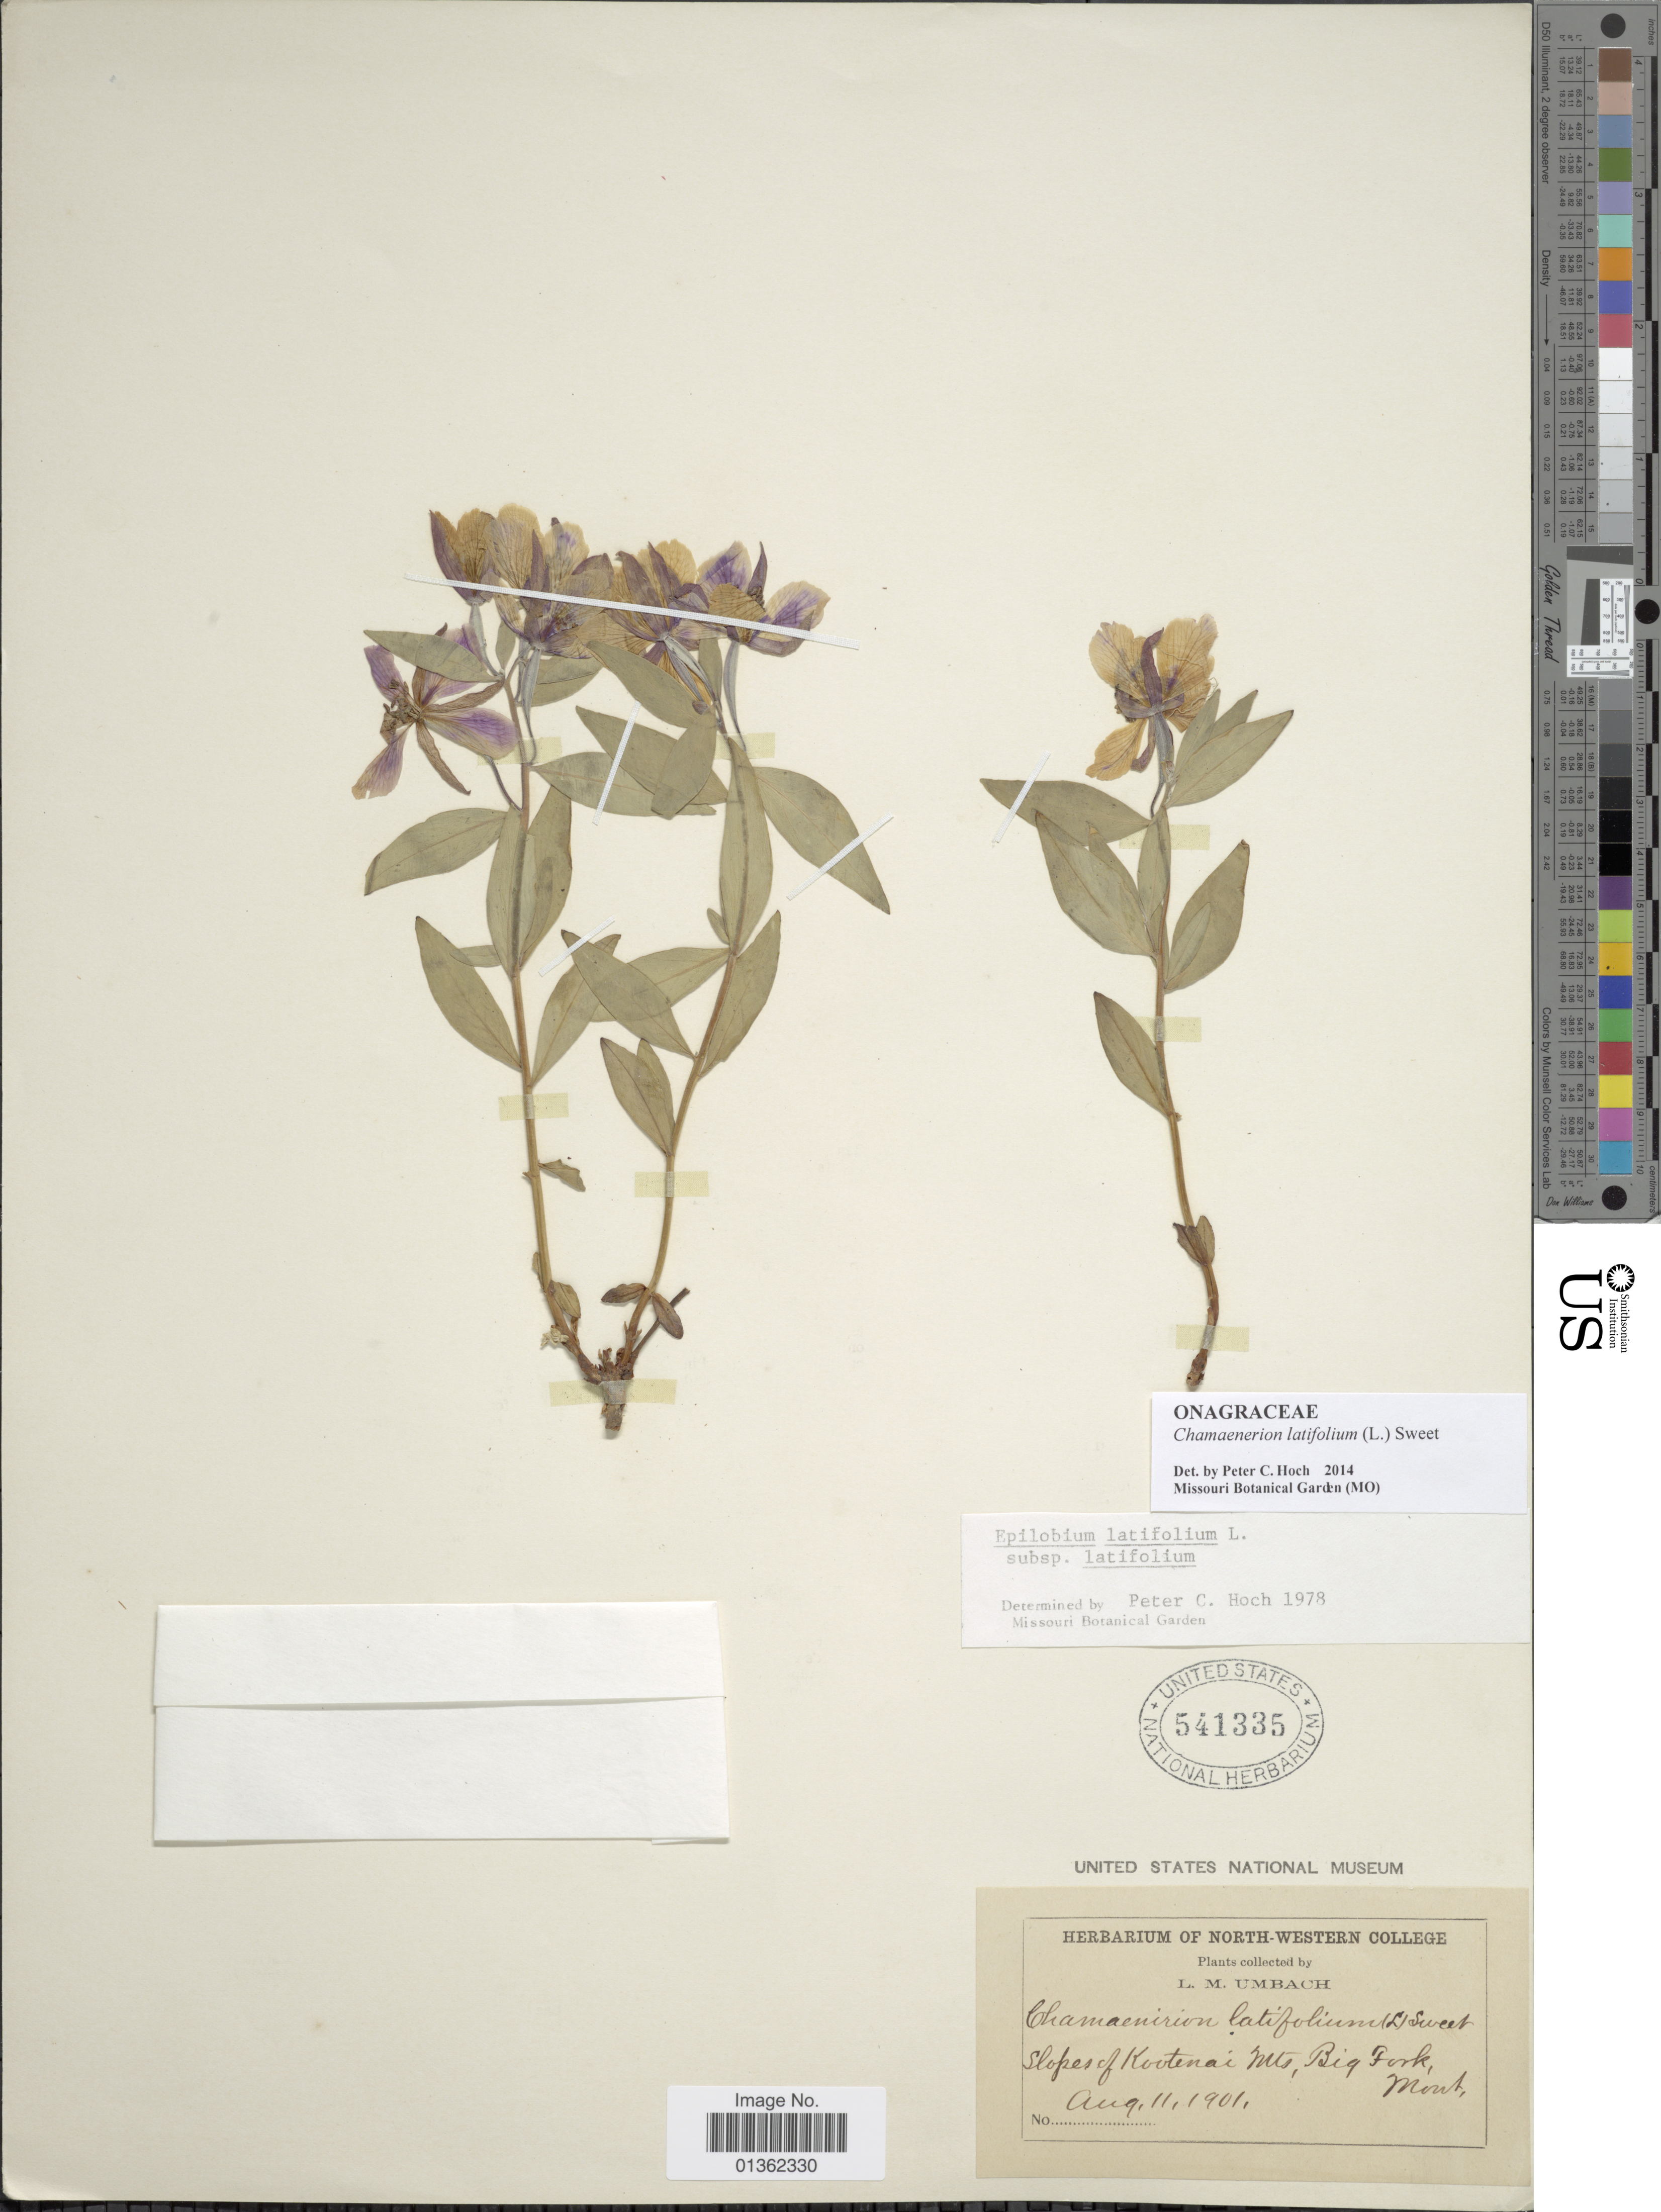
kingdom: Plantae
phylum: Tracheophyta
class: Magnoliopsida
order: Myrtales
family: Onagraceae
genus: Chamaenerion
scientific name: Chamaenerion latifolium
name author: (L.) Th. Fr. & Lange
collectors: L. M. Umbach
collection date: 1901-08-11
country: United States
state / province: Montana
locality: Slopes of Kootenai Mts., Big Fork.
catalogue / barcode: US 541335